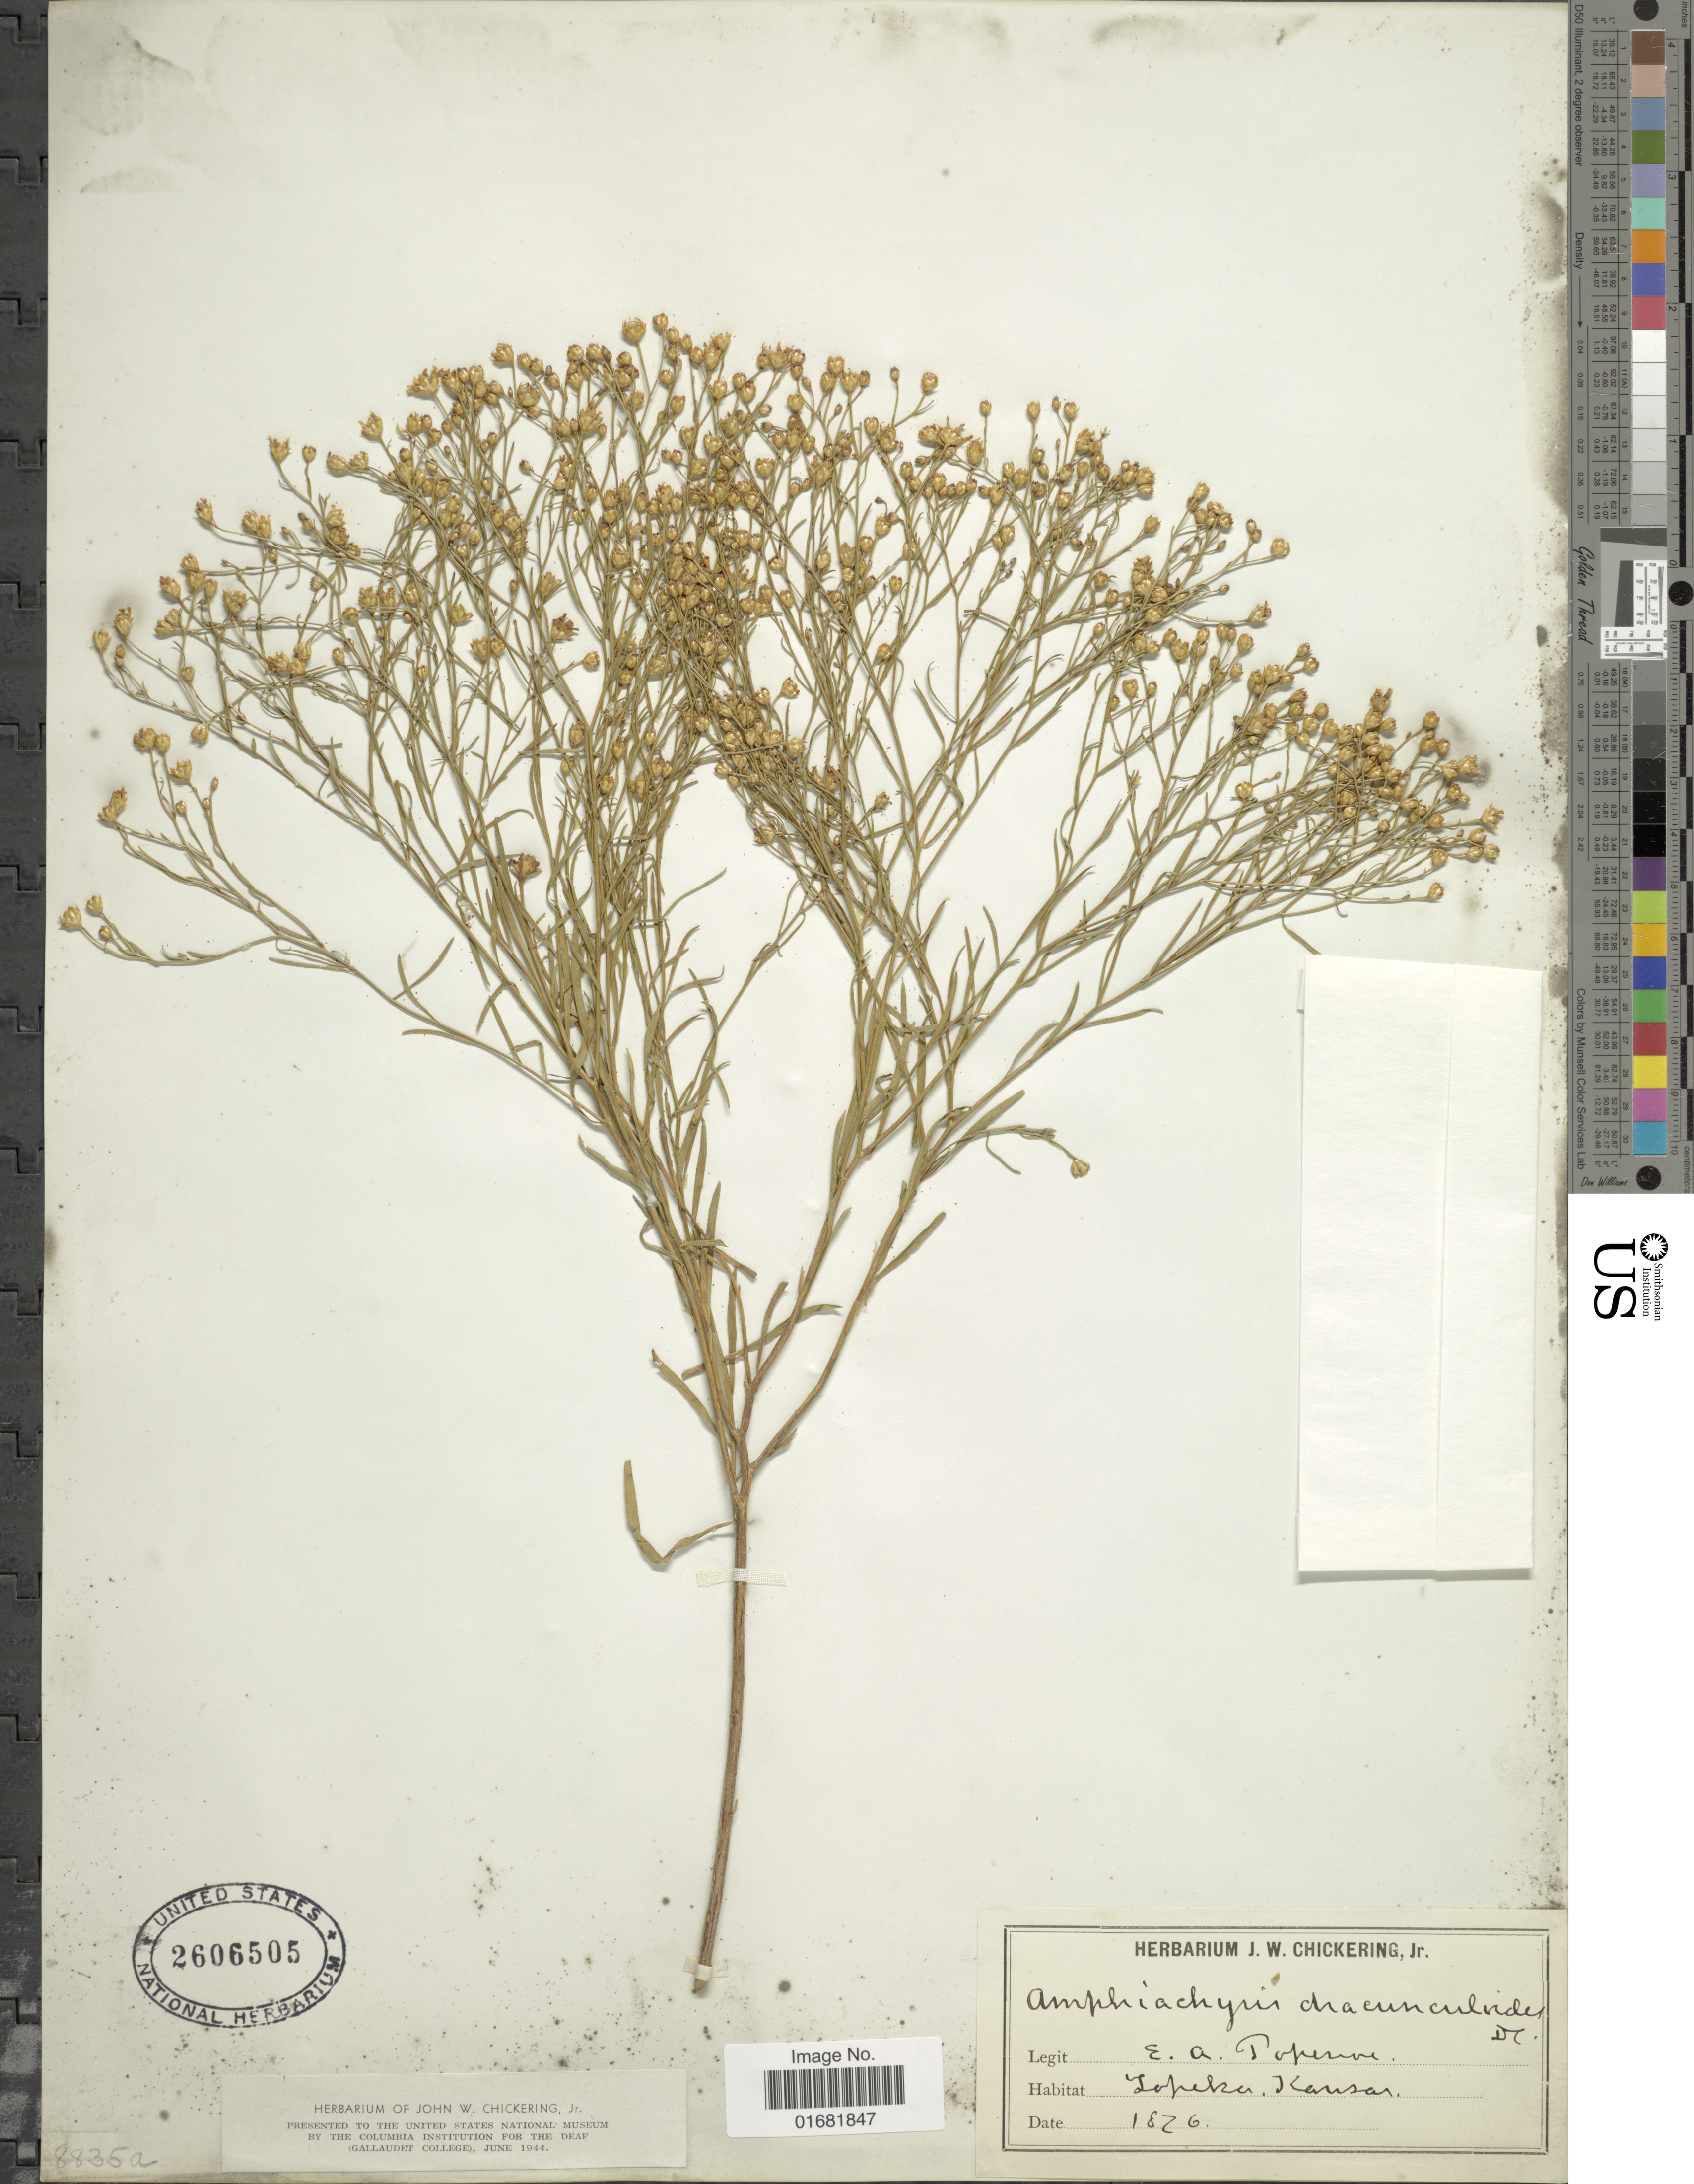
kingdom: Plantae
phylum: Tracheophyta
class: Magnoliopsida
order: Asterales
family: Asteraceae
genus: Amphiachyris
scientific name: Amphiachyris dracunculoides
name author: (DC.) Nutt.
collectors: E. A. Popenoe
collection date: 1876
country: United States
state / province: Kansas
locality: Topeka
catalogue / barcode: US 2606505